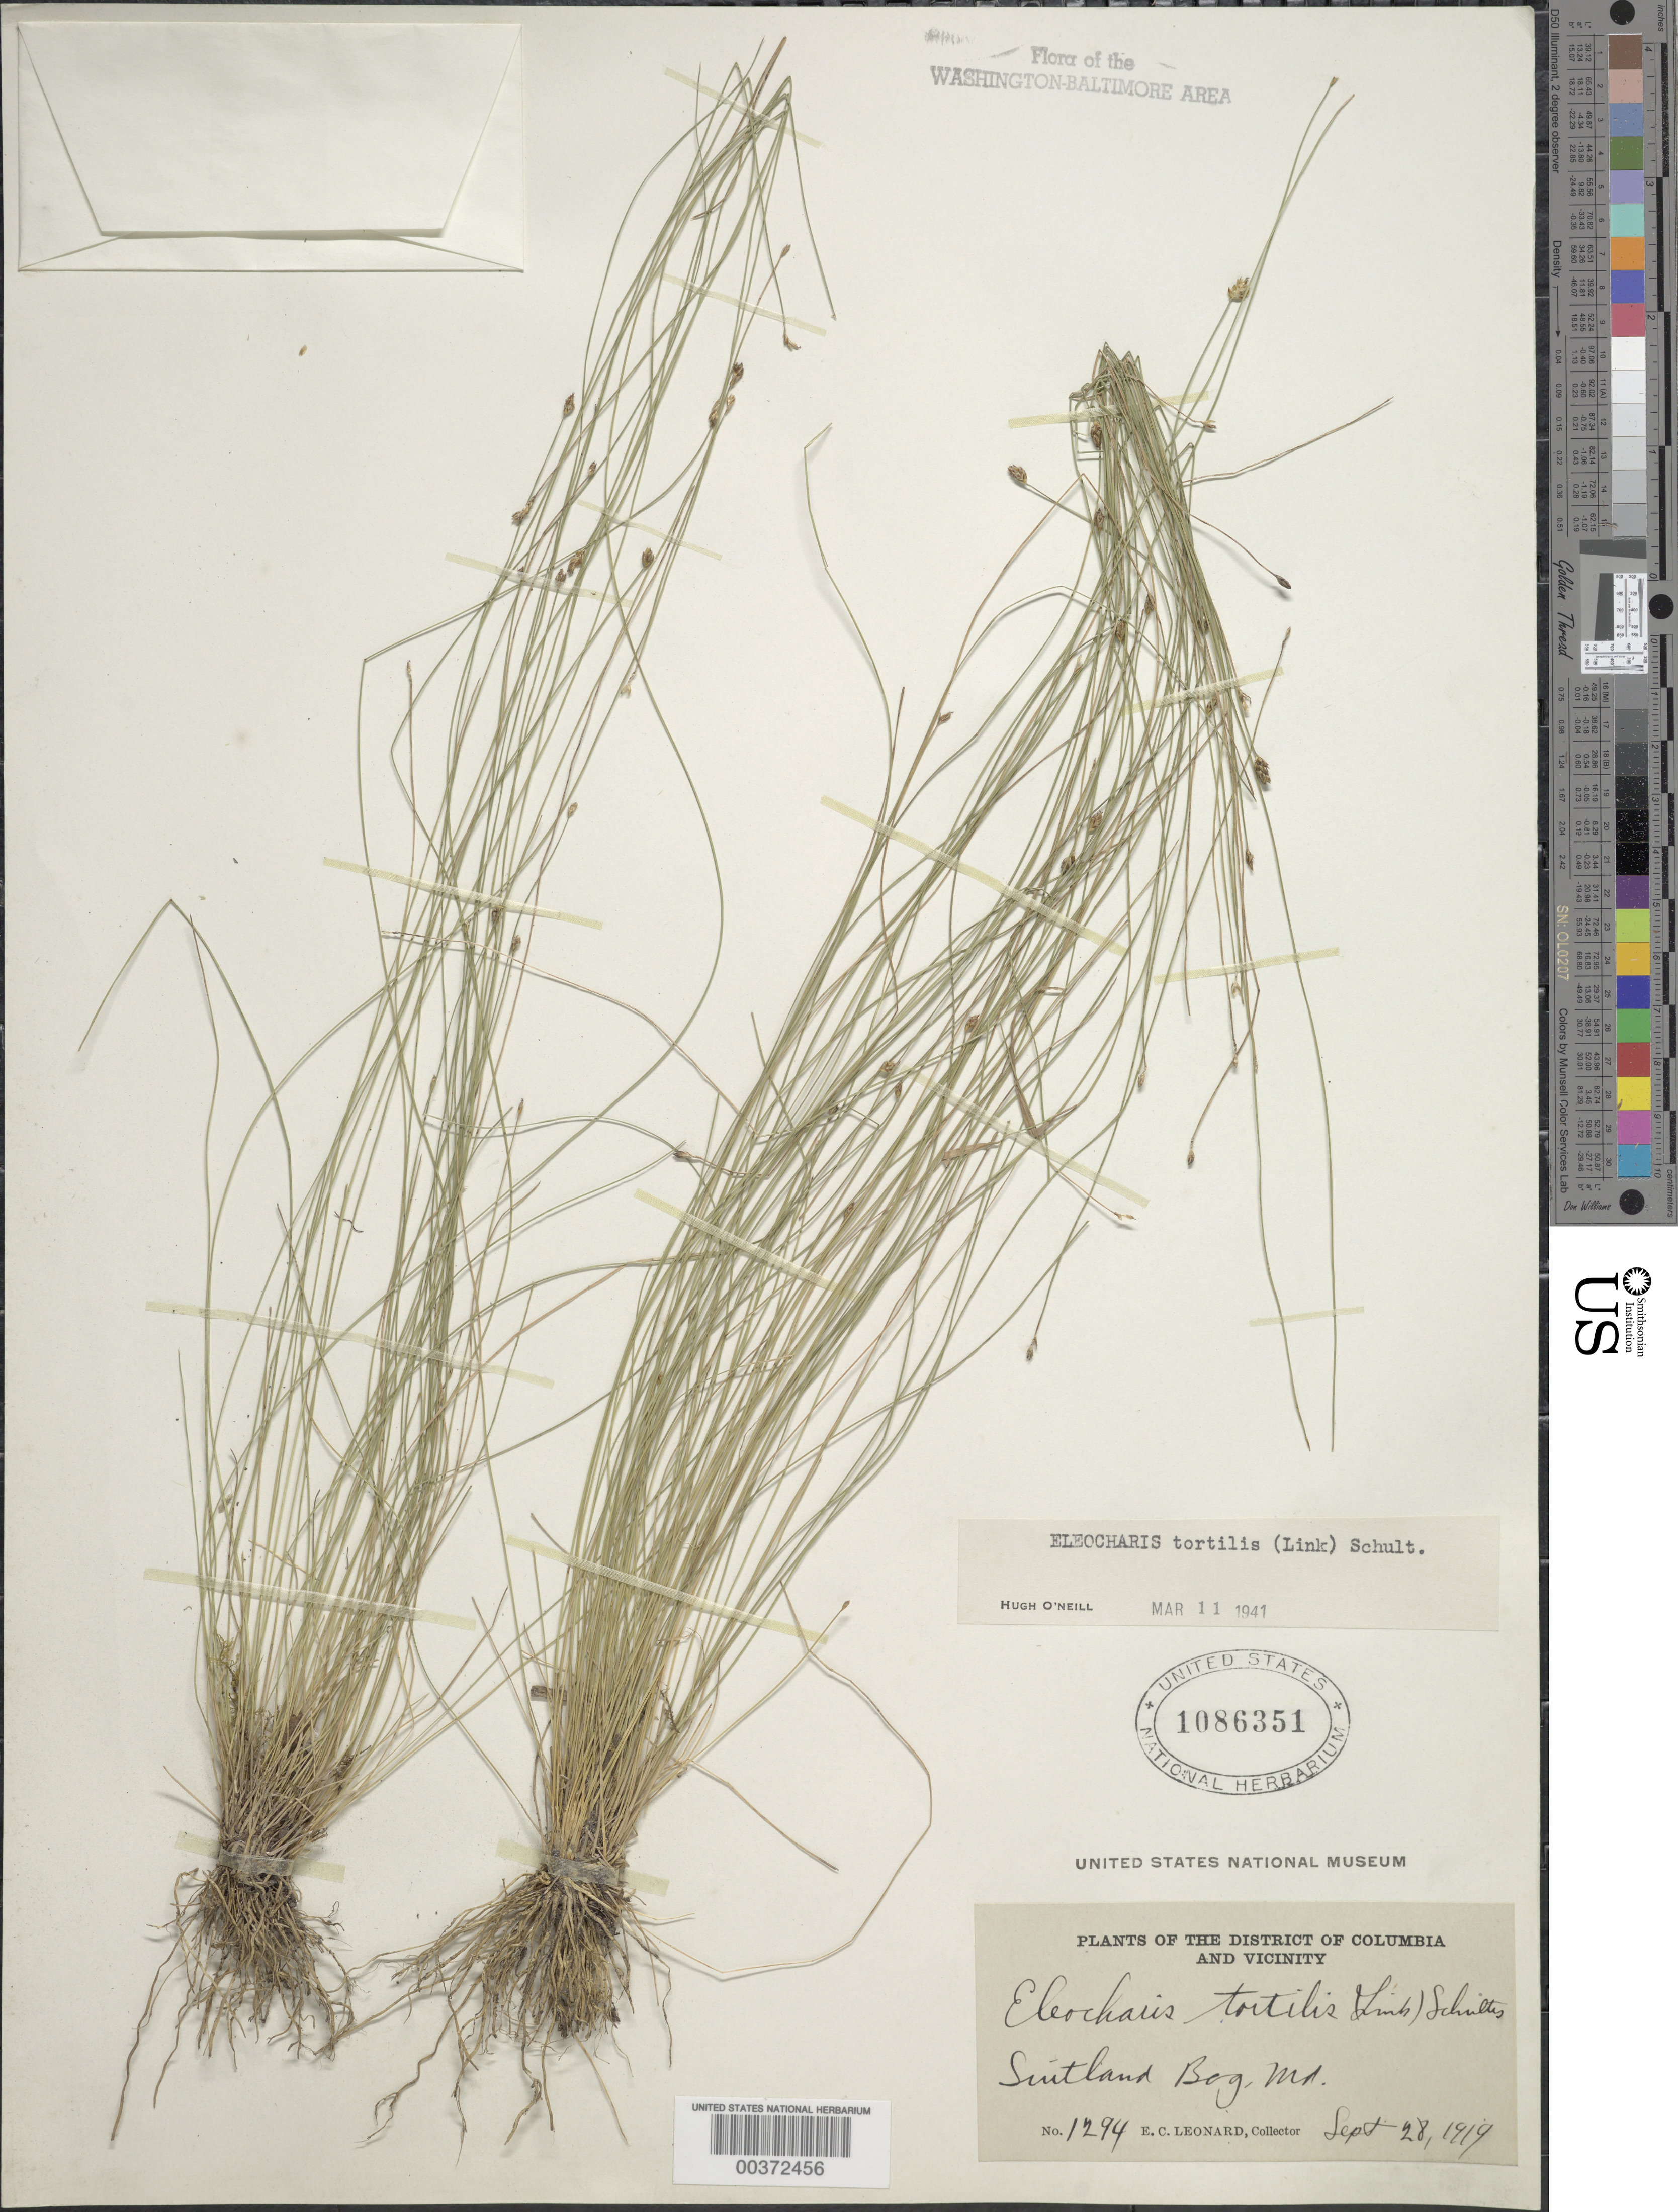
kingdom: Plantae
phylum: Tracheophyta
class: Liliopsida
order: Poales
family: Cyperaceae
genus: Eleocharis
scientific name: Eleocharis tortilis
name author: (Link) Schult.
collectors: E. C. Leonard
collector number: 1294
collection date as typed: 28 Sep 1919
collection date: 1919-09-28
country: United States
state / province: Maryland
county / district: Prince George's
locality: Suitland Bog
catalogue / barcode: US 1086351